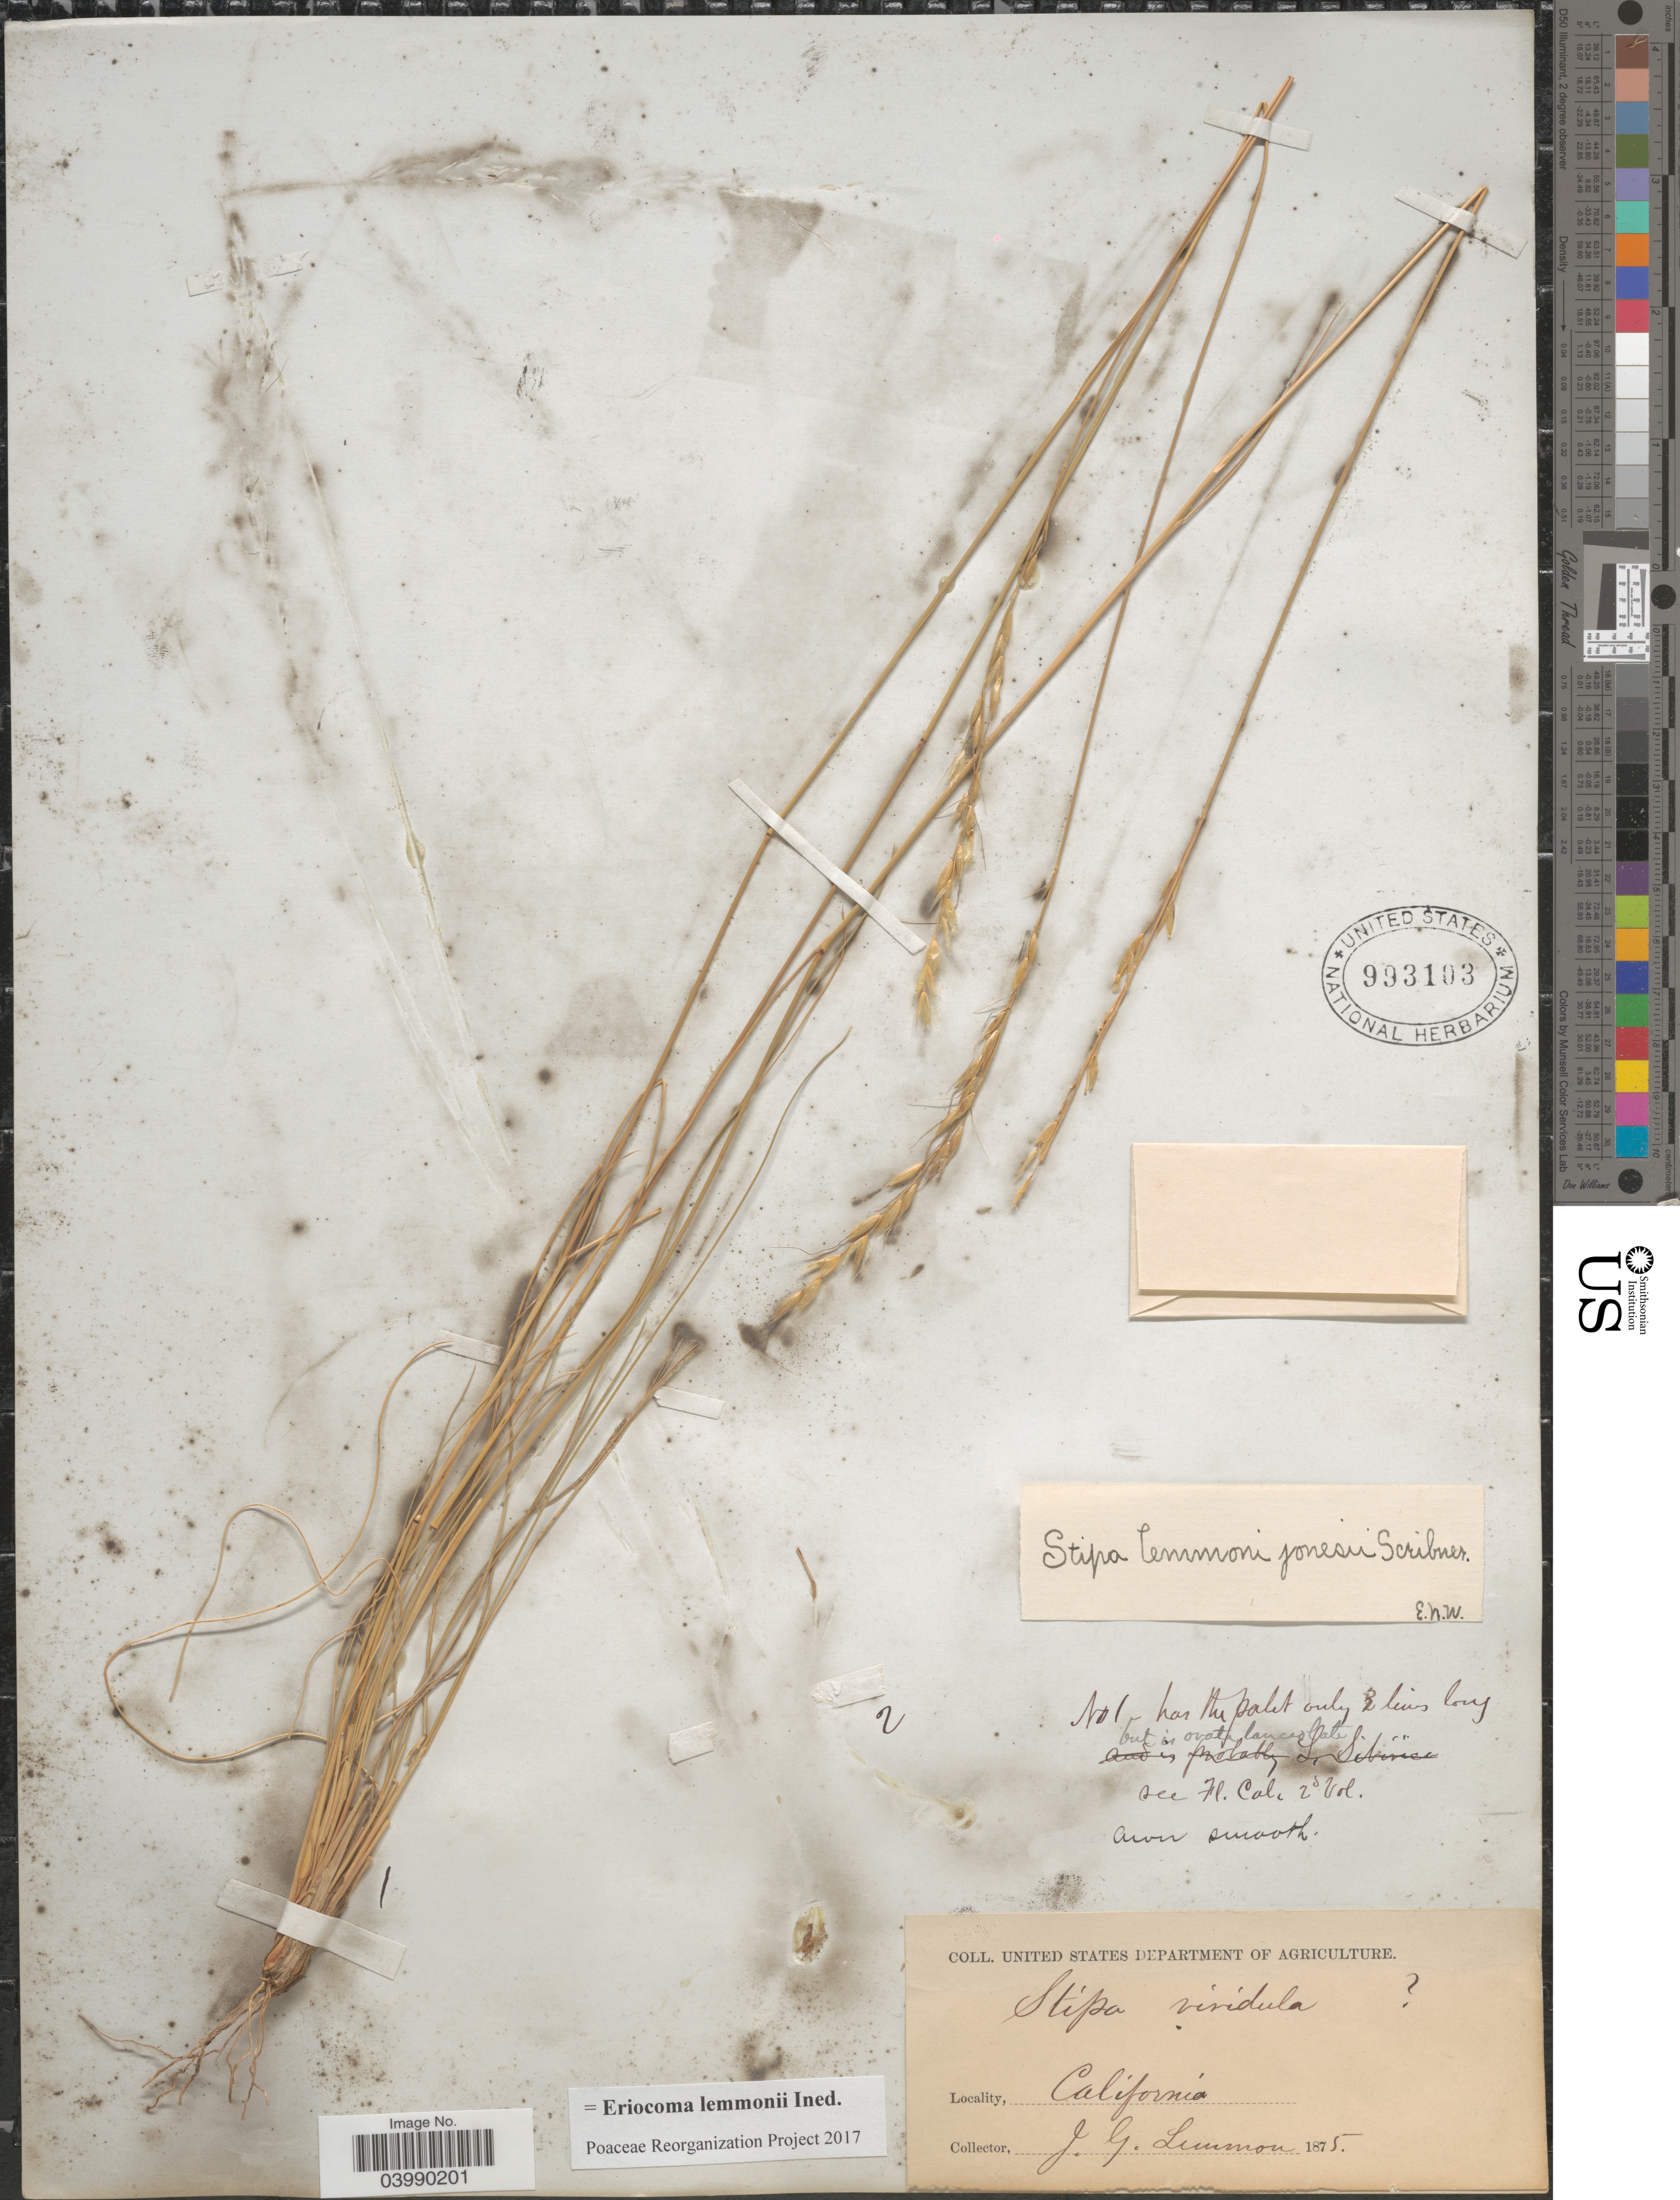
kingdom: Plantae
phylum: Tracheophyta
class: Liliopsida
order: Poales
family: Poaceae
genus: Eriocoma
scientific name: Eriocoma lemmonii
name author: (Vasey) Romasch.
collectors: J. Lemmon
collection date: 1875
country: United States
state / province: California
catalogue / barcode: US 993103